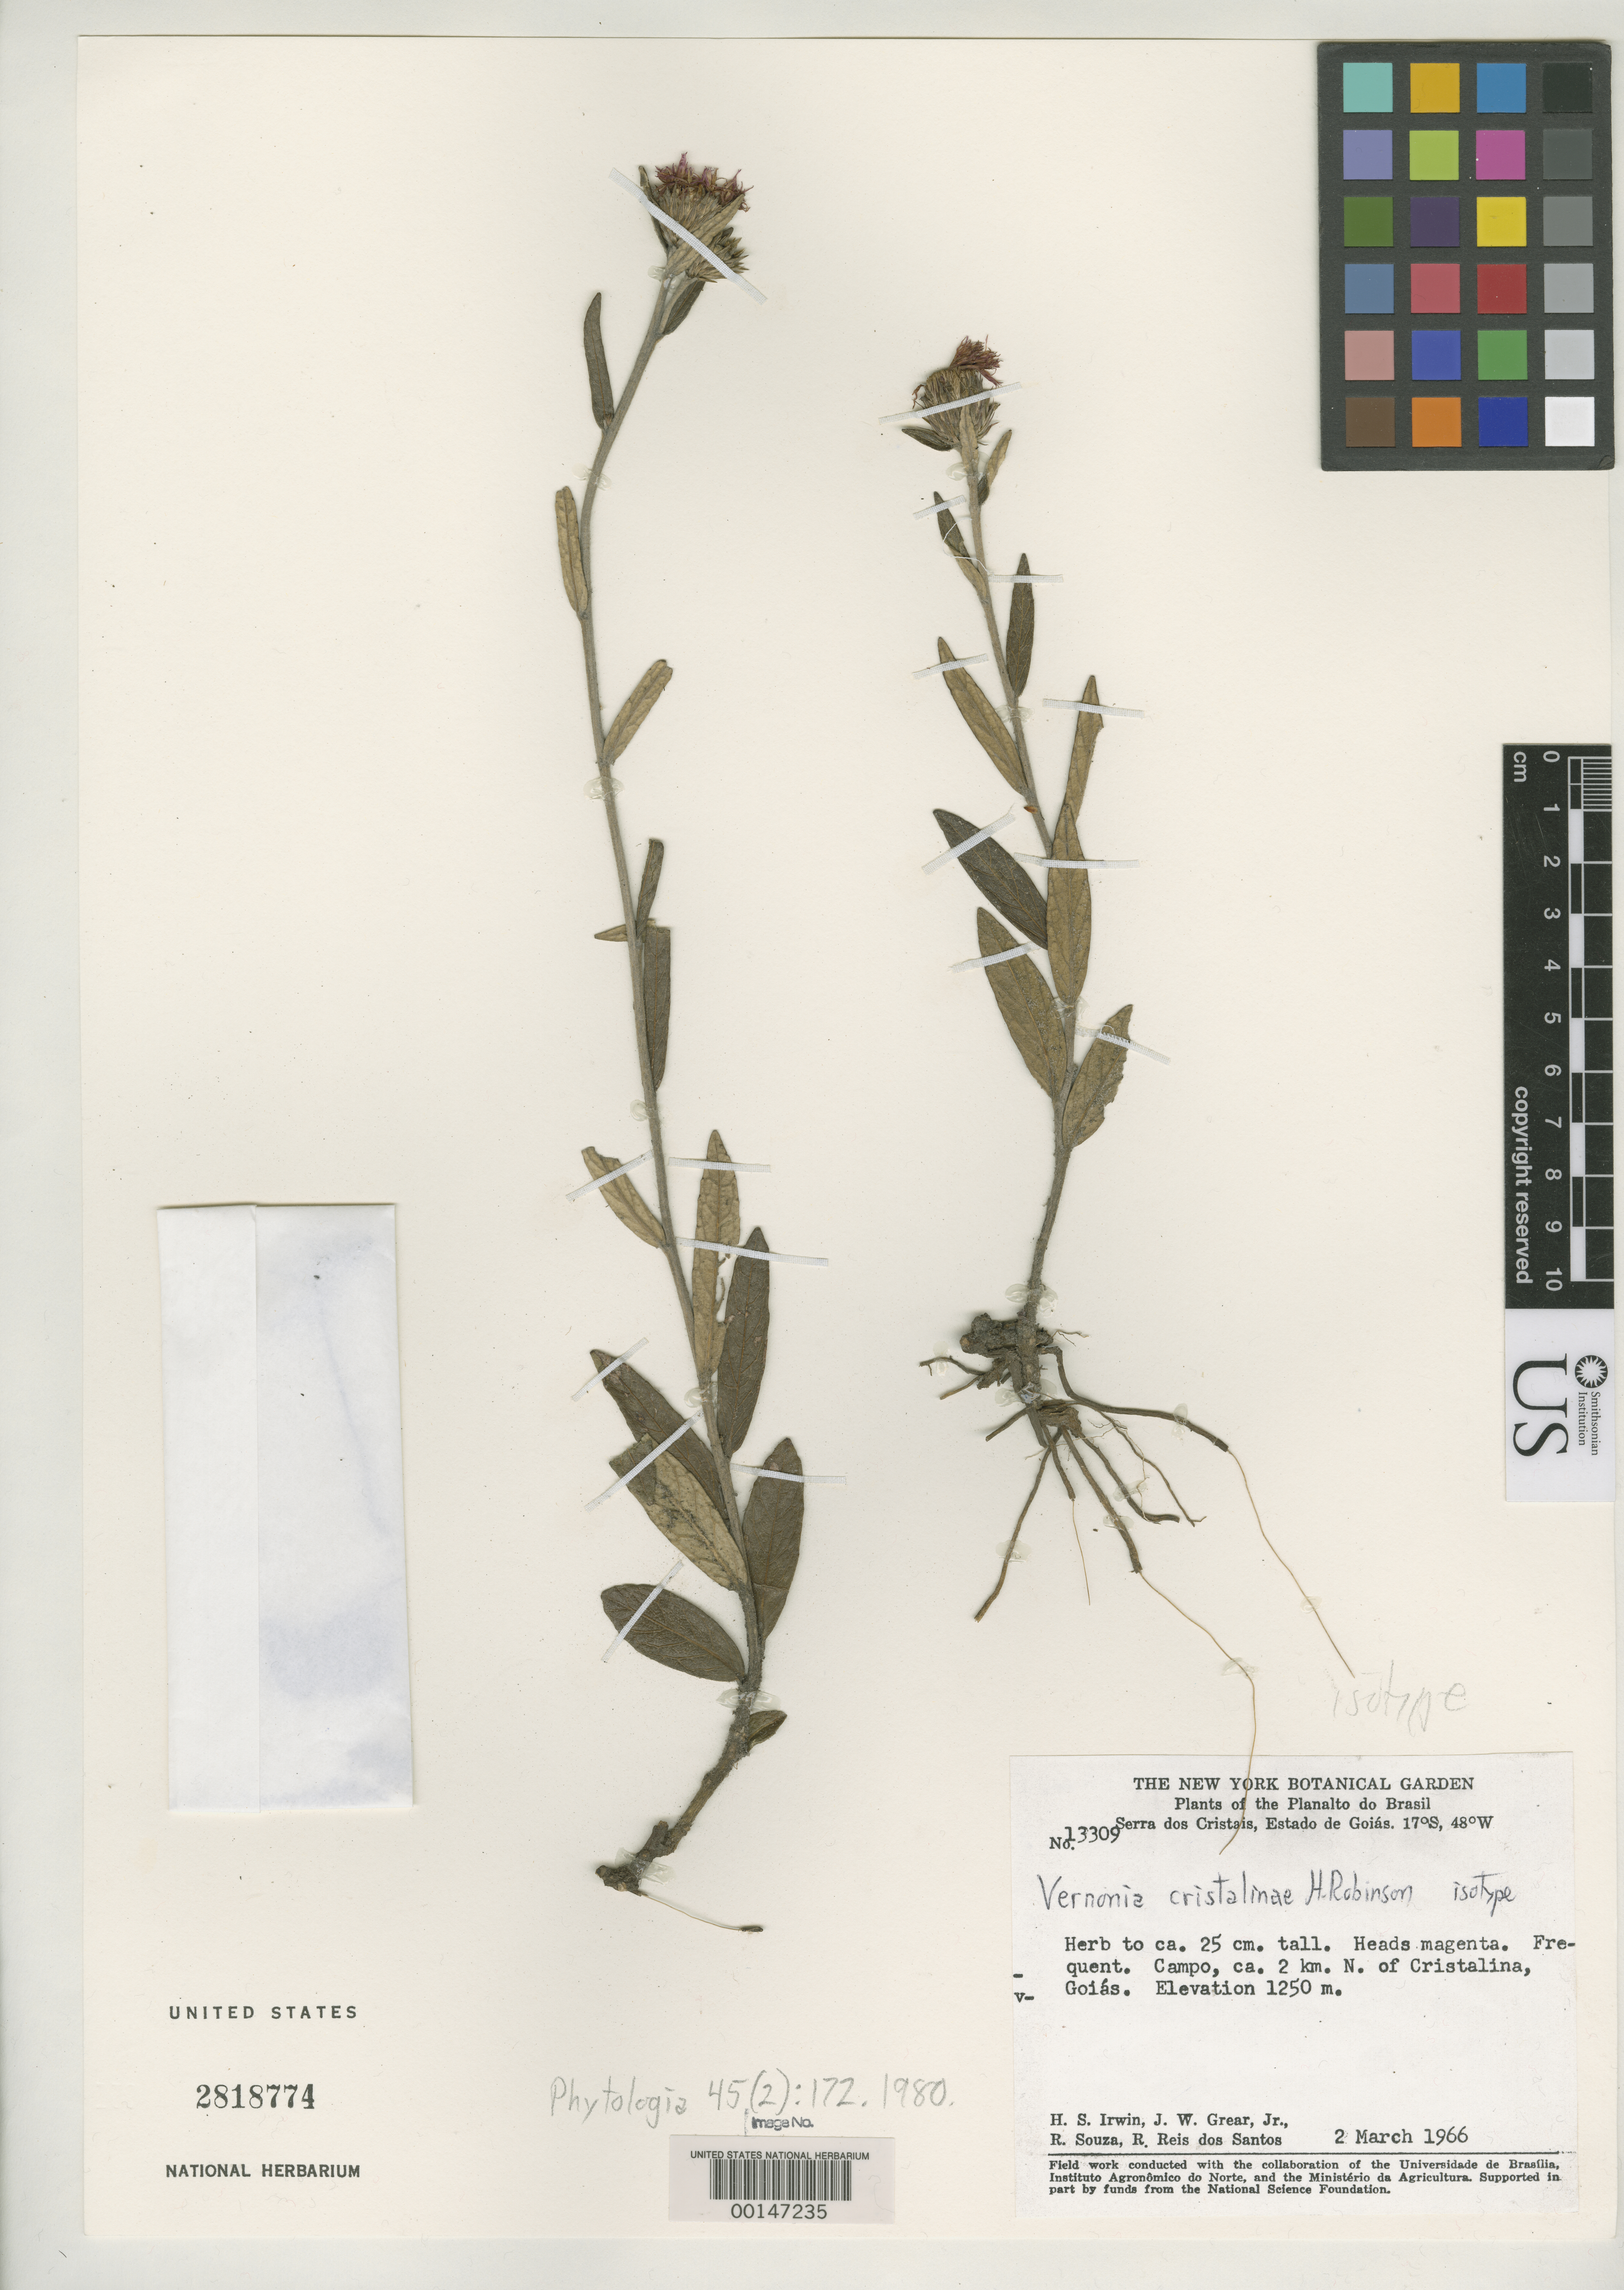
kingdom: Plantae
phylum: Tracheophyta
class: Magnoliopsida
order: Asterales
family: Asteraceae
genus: Vernonia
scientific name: Vernonia cristalinae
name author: H. Rob.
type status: Isotype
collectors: H. Irwin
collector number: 13309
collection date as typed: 02 Mar 1966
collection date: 1966-03-02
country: Brazil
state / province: Goiás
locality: Serra dos Cristais, N of Cristalina.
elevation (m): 1250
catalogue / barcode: US 2818774